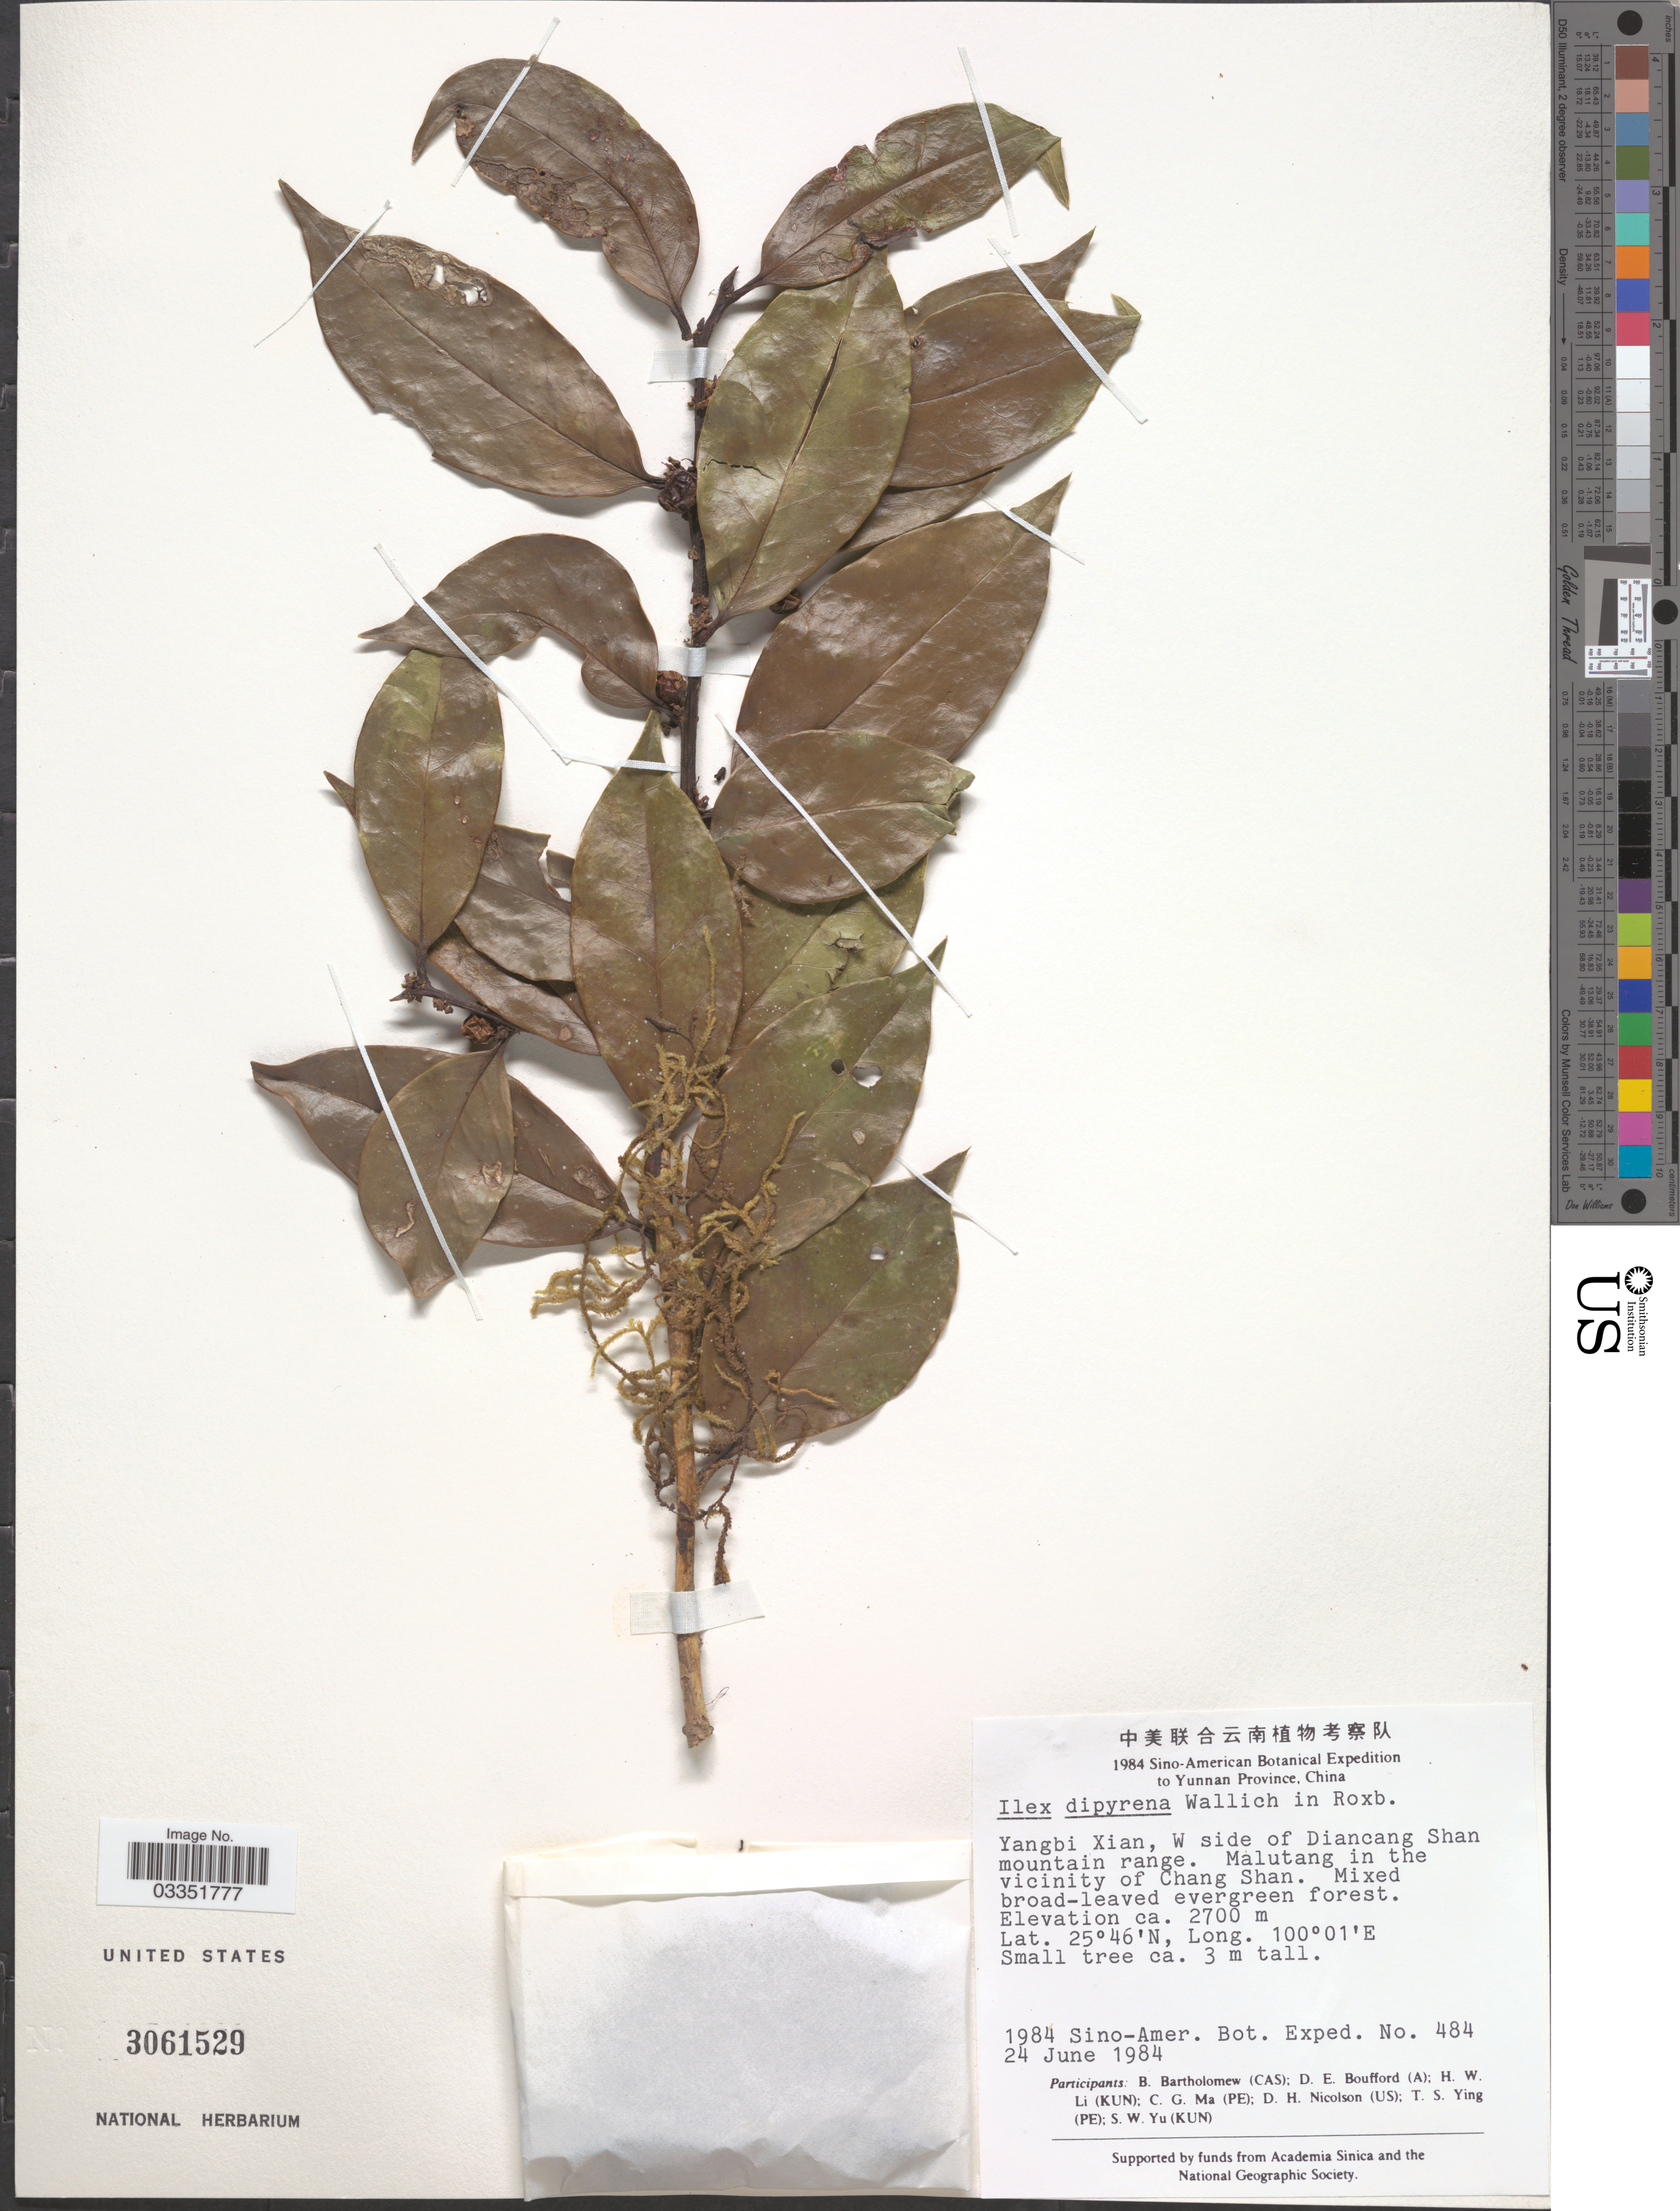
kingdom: Plantae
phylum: Tracheophyta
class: Magnoliopsida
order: Aquifoliales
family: Aquifoliaceae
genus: Ilex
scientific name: Ilex dipyrena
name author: Wall.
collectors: Sino-Amer. Bot. Exped. 1984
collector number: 484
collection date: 1984-06-24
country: China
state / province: Yunnan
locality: Yangbi Xian, W side of Diancang Shan mountain range. Malutang in the vicinity of Chang Shan.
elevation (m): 2700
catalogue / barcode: US 3061529